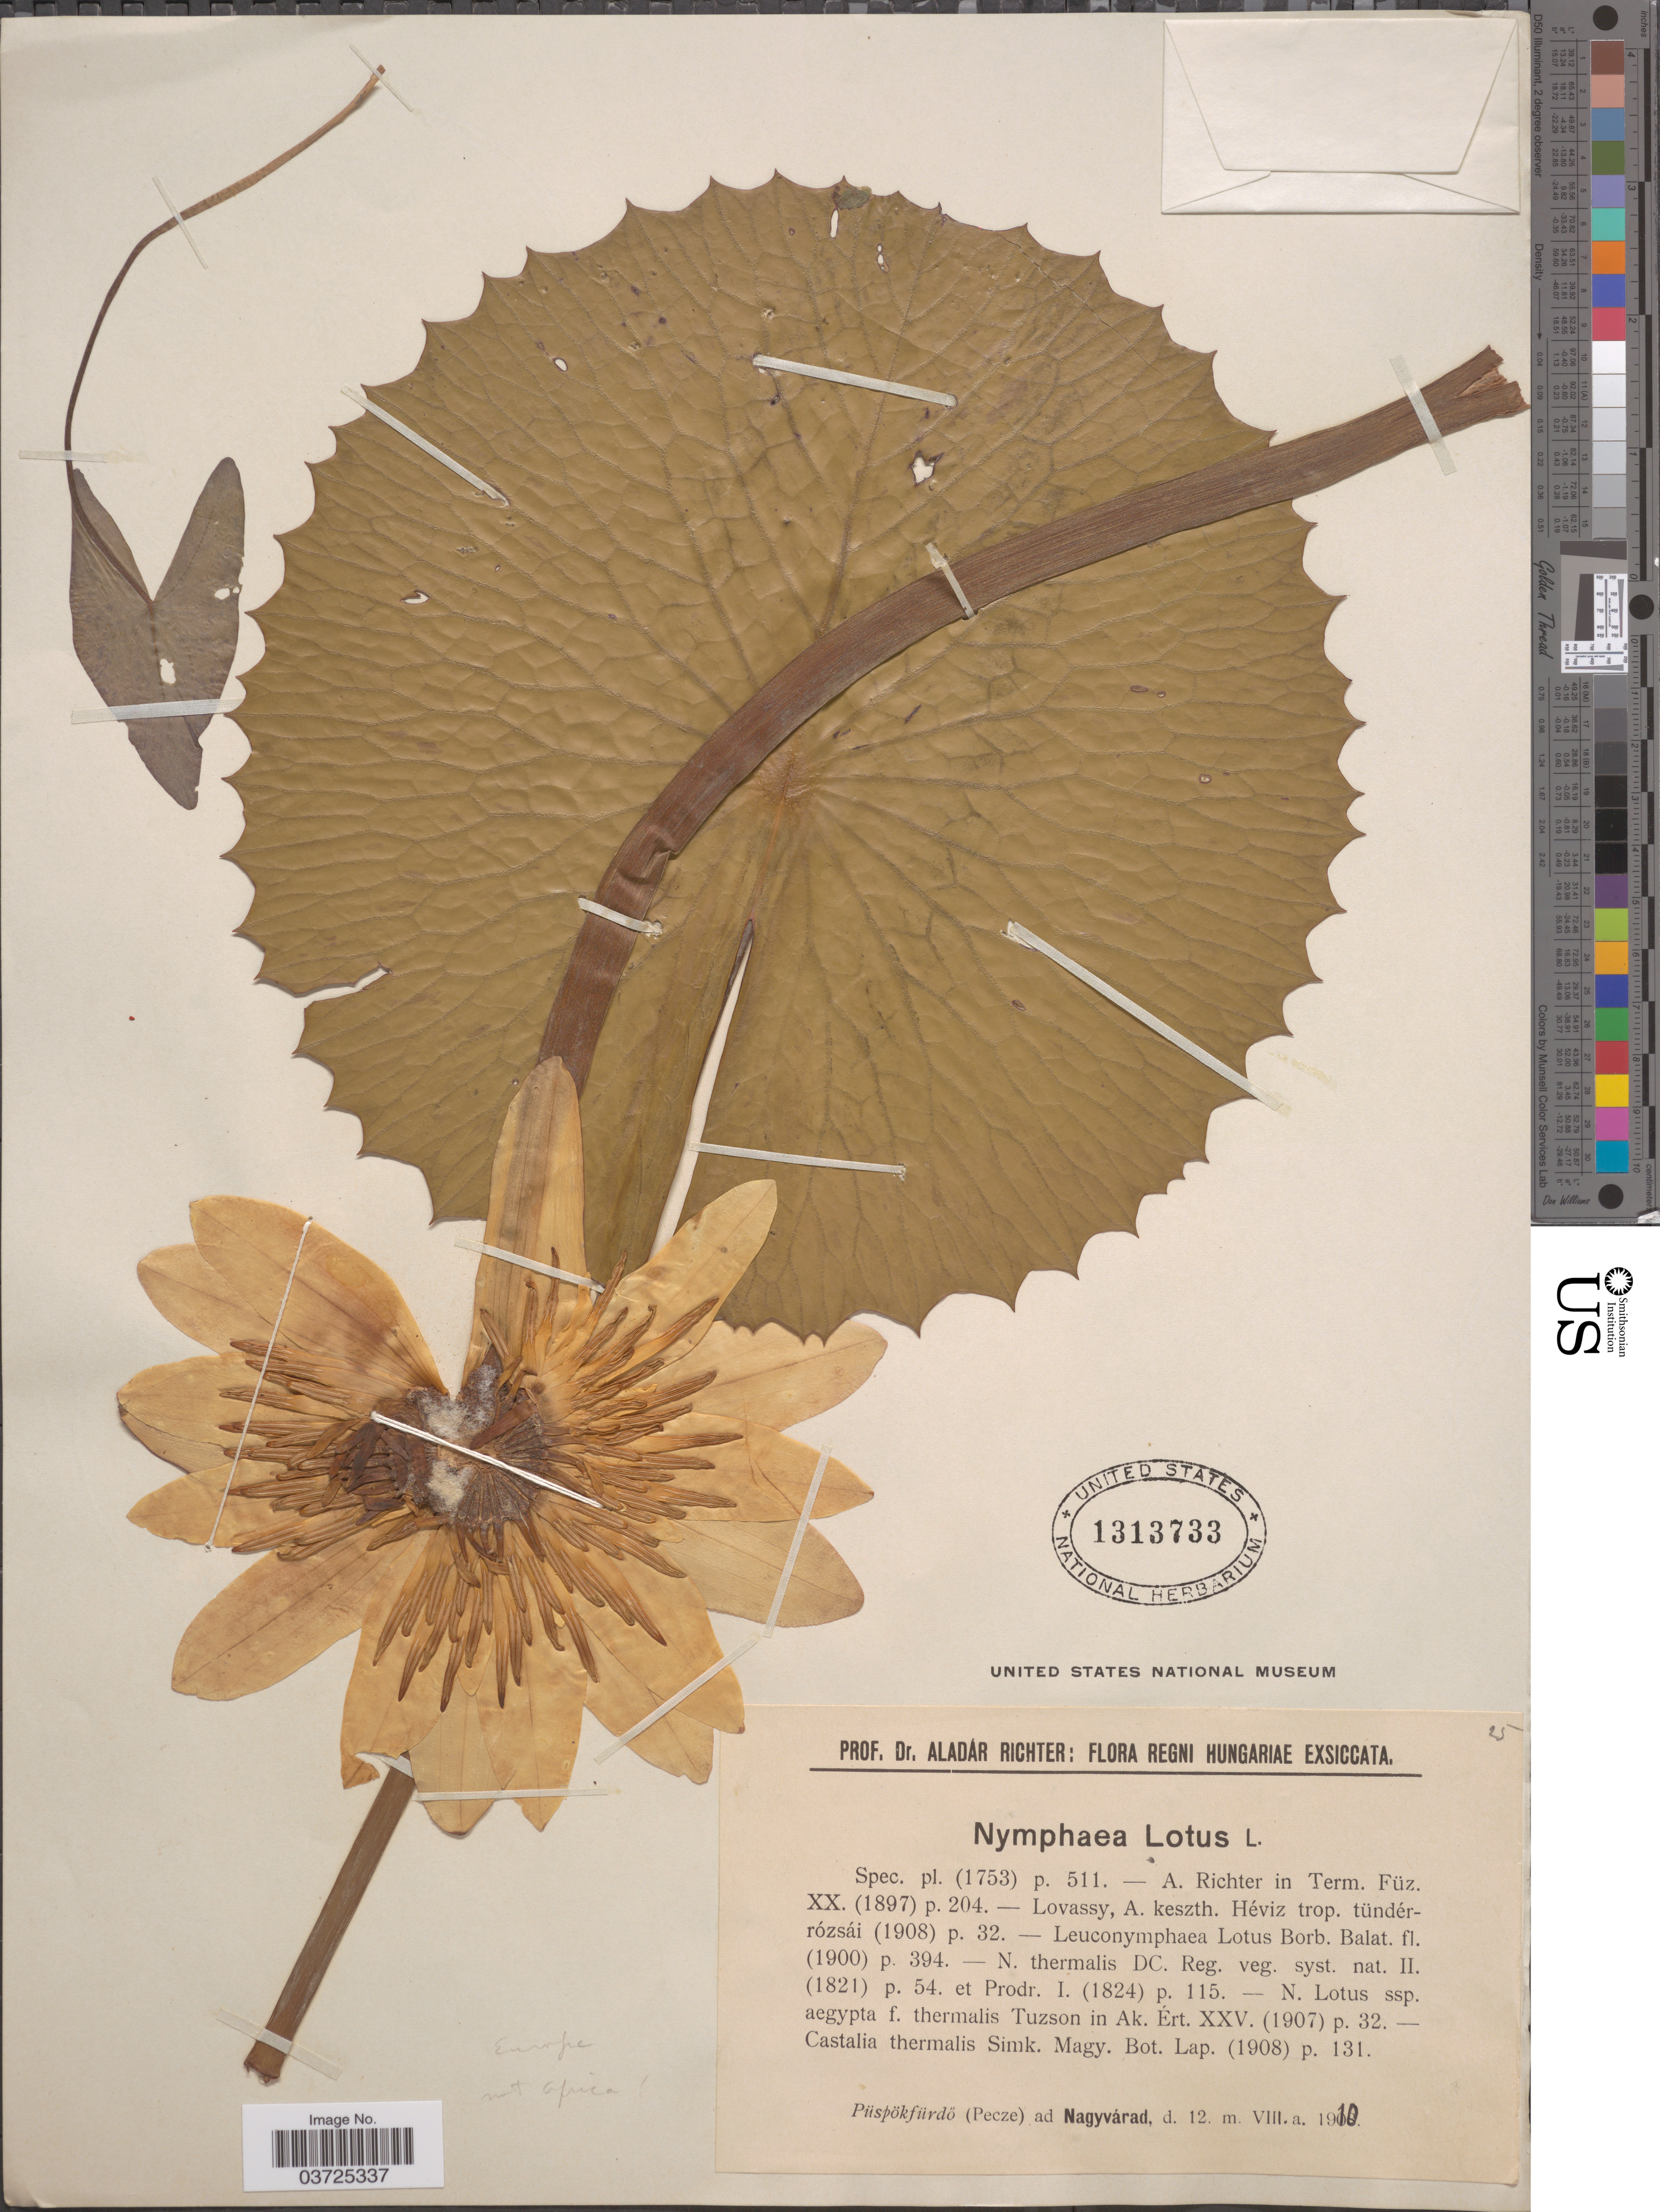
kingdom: Plantae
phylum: Tracheophyta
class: Magnoliopsida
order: Nymphaeales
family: Nymphaeaceae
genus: Nymphaea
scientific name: Nymphaea lotus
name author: L.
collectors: A. Richter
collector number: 25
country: Hungary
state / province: Pécs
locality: Püspökfürdö(Pecze) ad Nagyvárad.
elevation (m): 12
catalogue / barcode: US 1313733